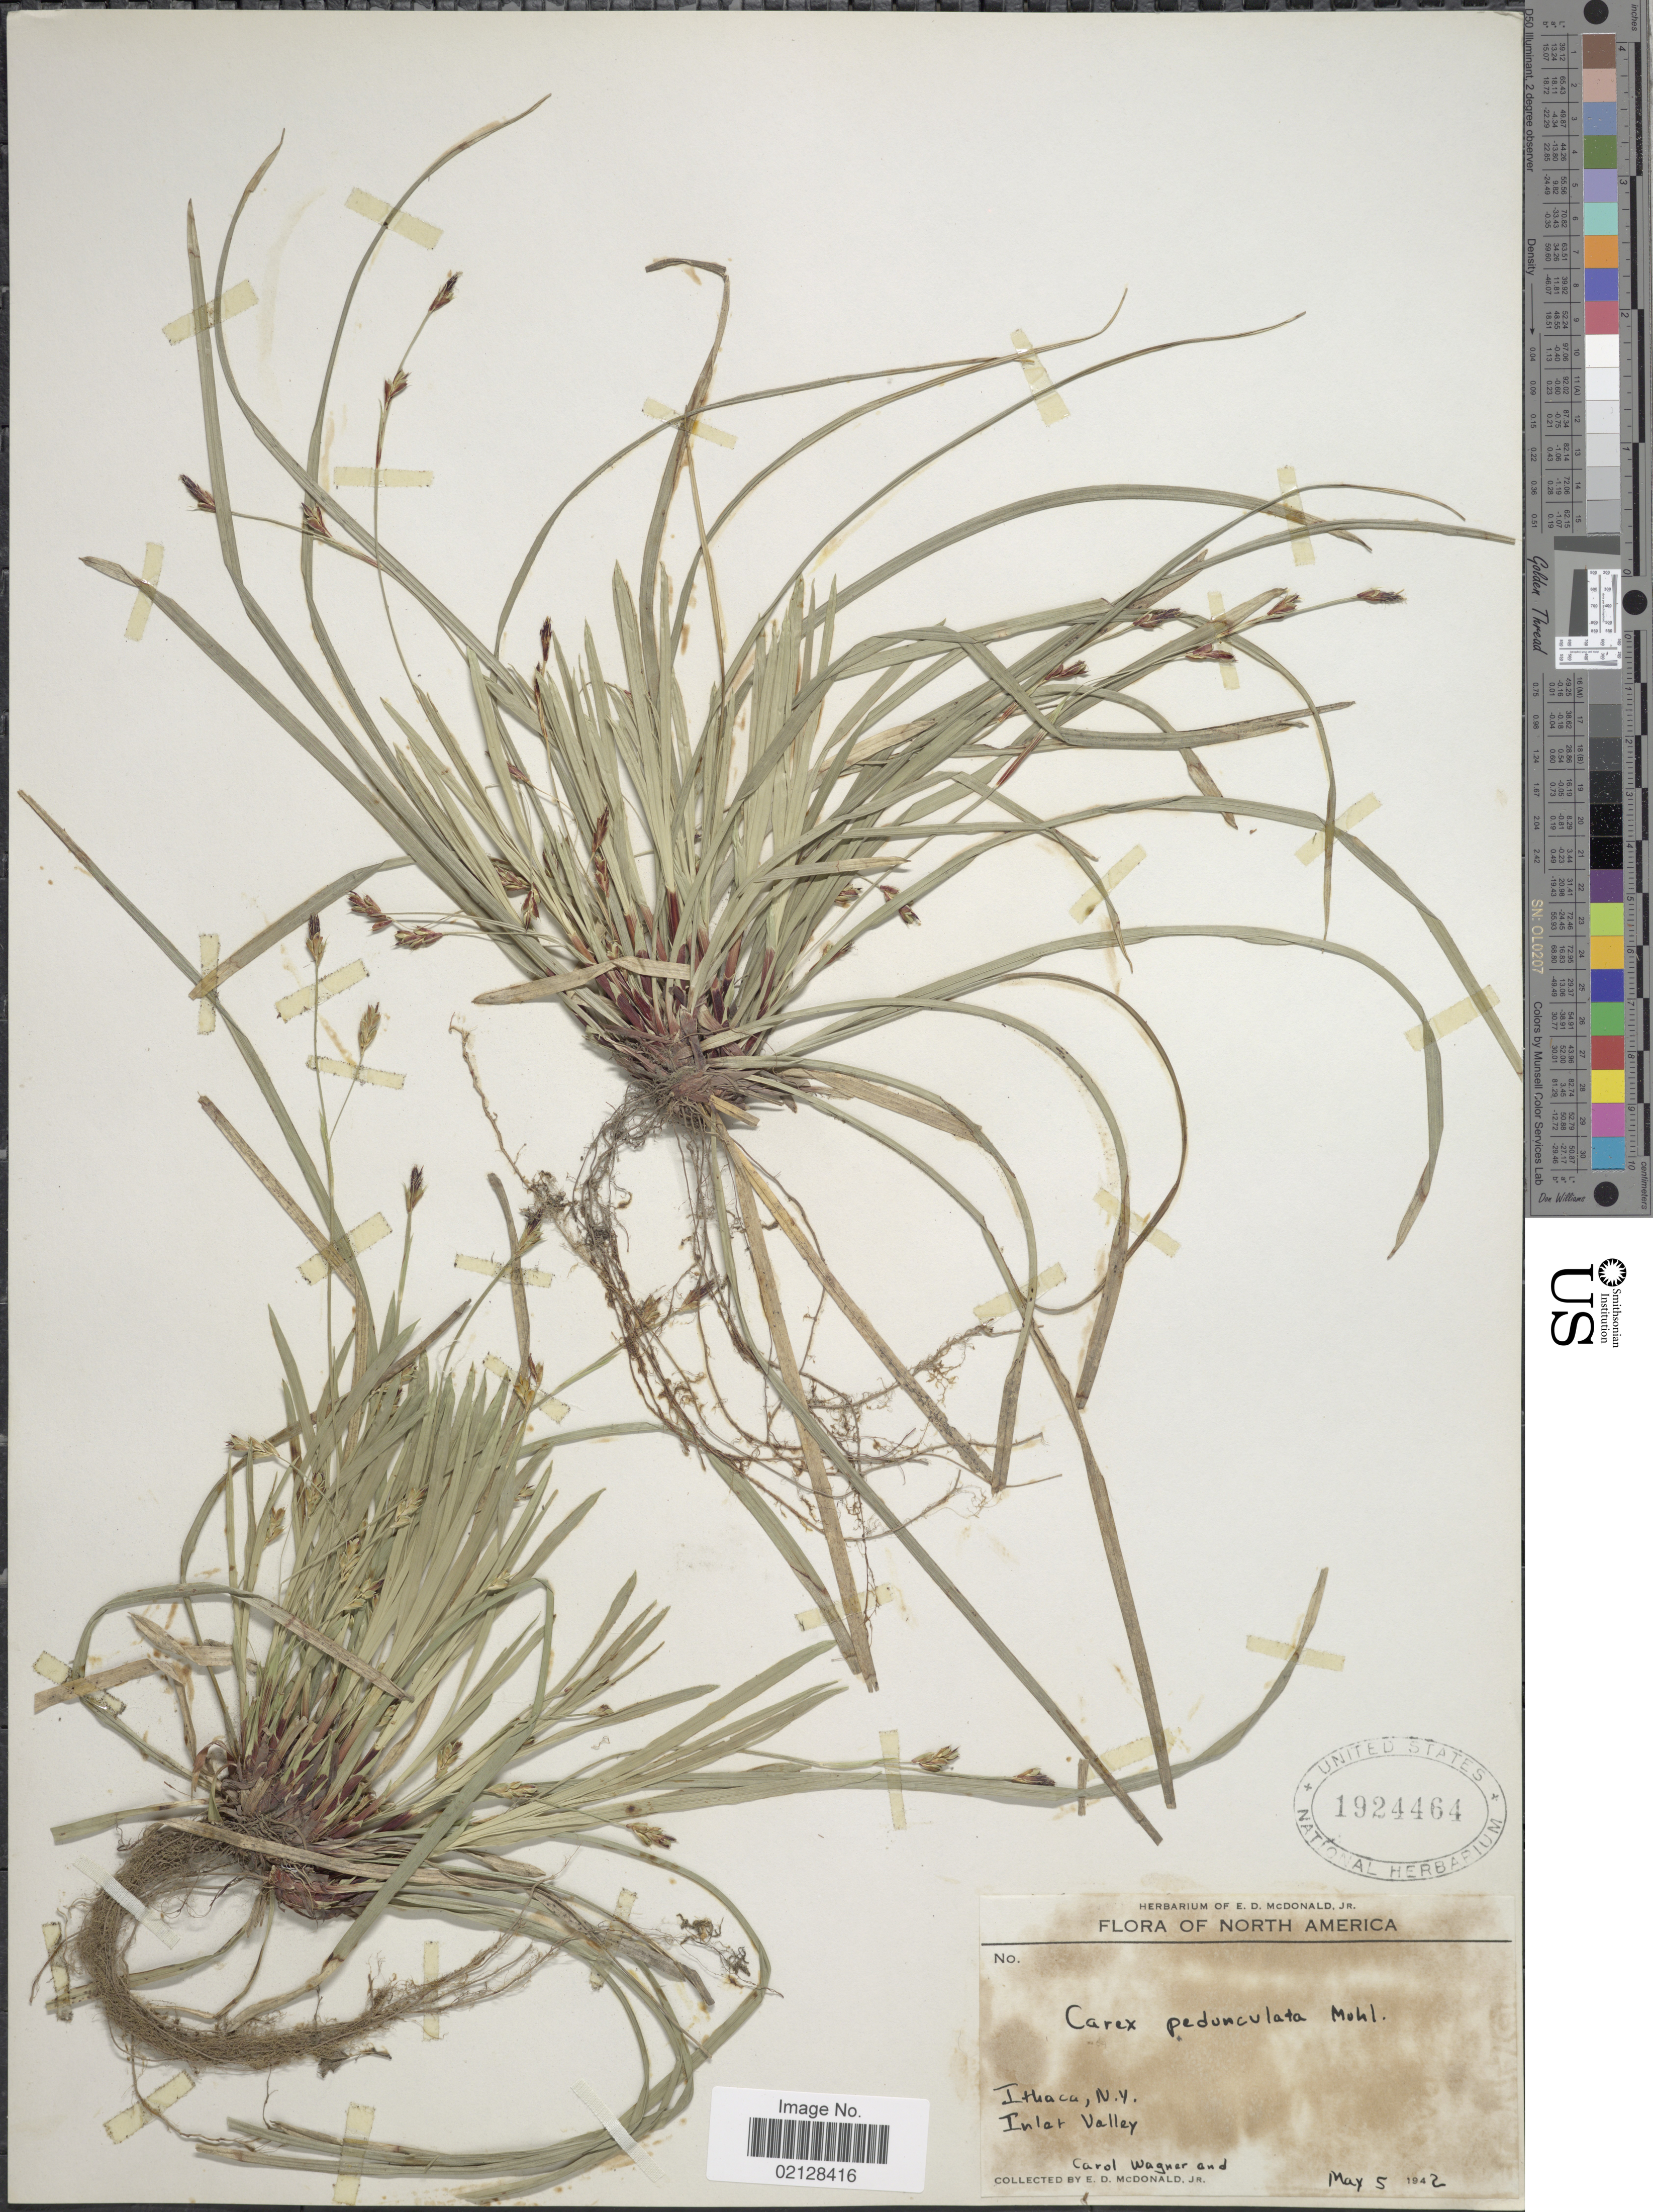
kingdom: Plantae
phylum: Tracheophyta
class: Liliopsida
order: Poales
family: Cyperaceae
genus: Carex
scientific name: Carex pedunculata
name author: Muhl. ex Willd.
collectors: C. Wagner & E. D. McDonald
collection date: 1942-05-05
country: United States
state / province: New York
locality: Ithaca, Inlet Valley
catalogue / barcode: US 1924464